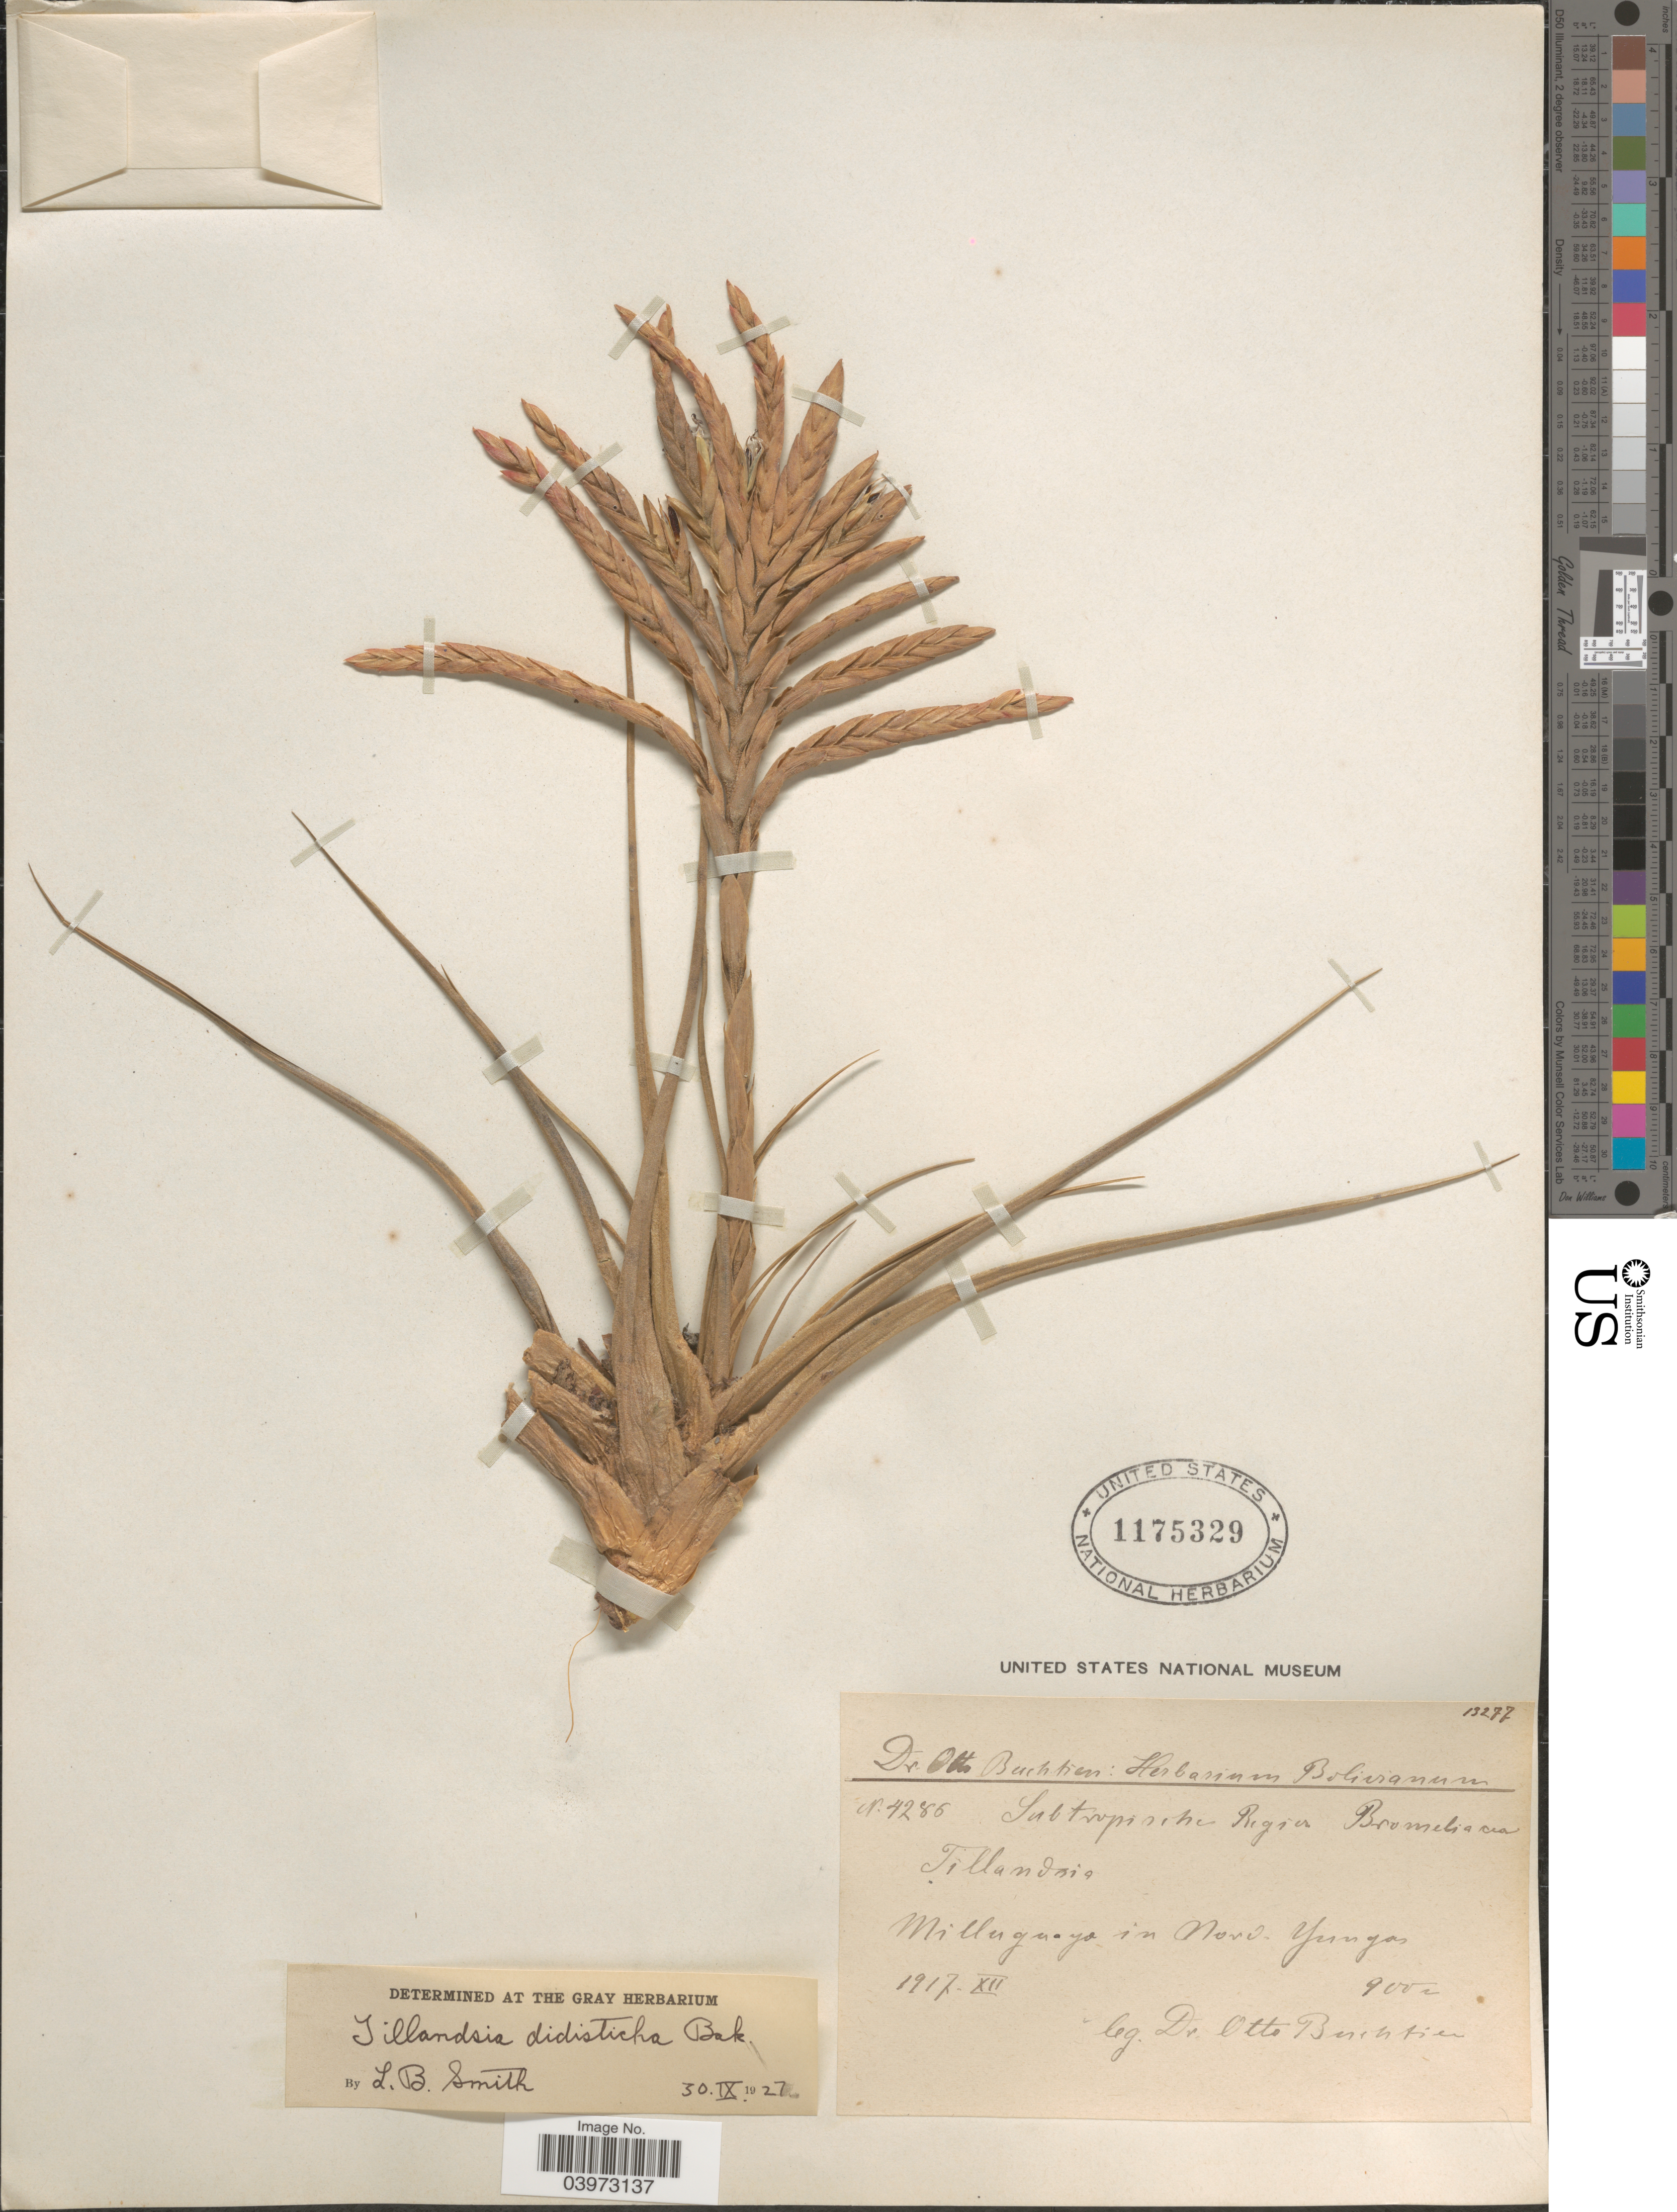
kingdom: Plantae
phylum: Tracheophyta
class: Liliopsida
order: Poales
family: Bromeliaceae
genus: Tillandsia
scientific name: Tillandsia didisticha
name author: (É. Morren) Baker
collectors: O. Buchtien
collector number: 4286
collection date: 1917-12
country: Bolivia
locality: Subtropische Region Bromiliacia. Milluguaya in Nord-Yungas.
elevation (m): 900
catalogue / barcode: US 1175329